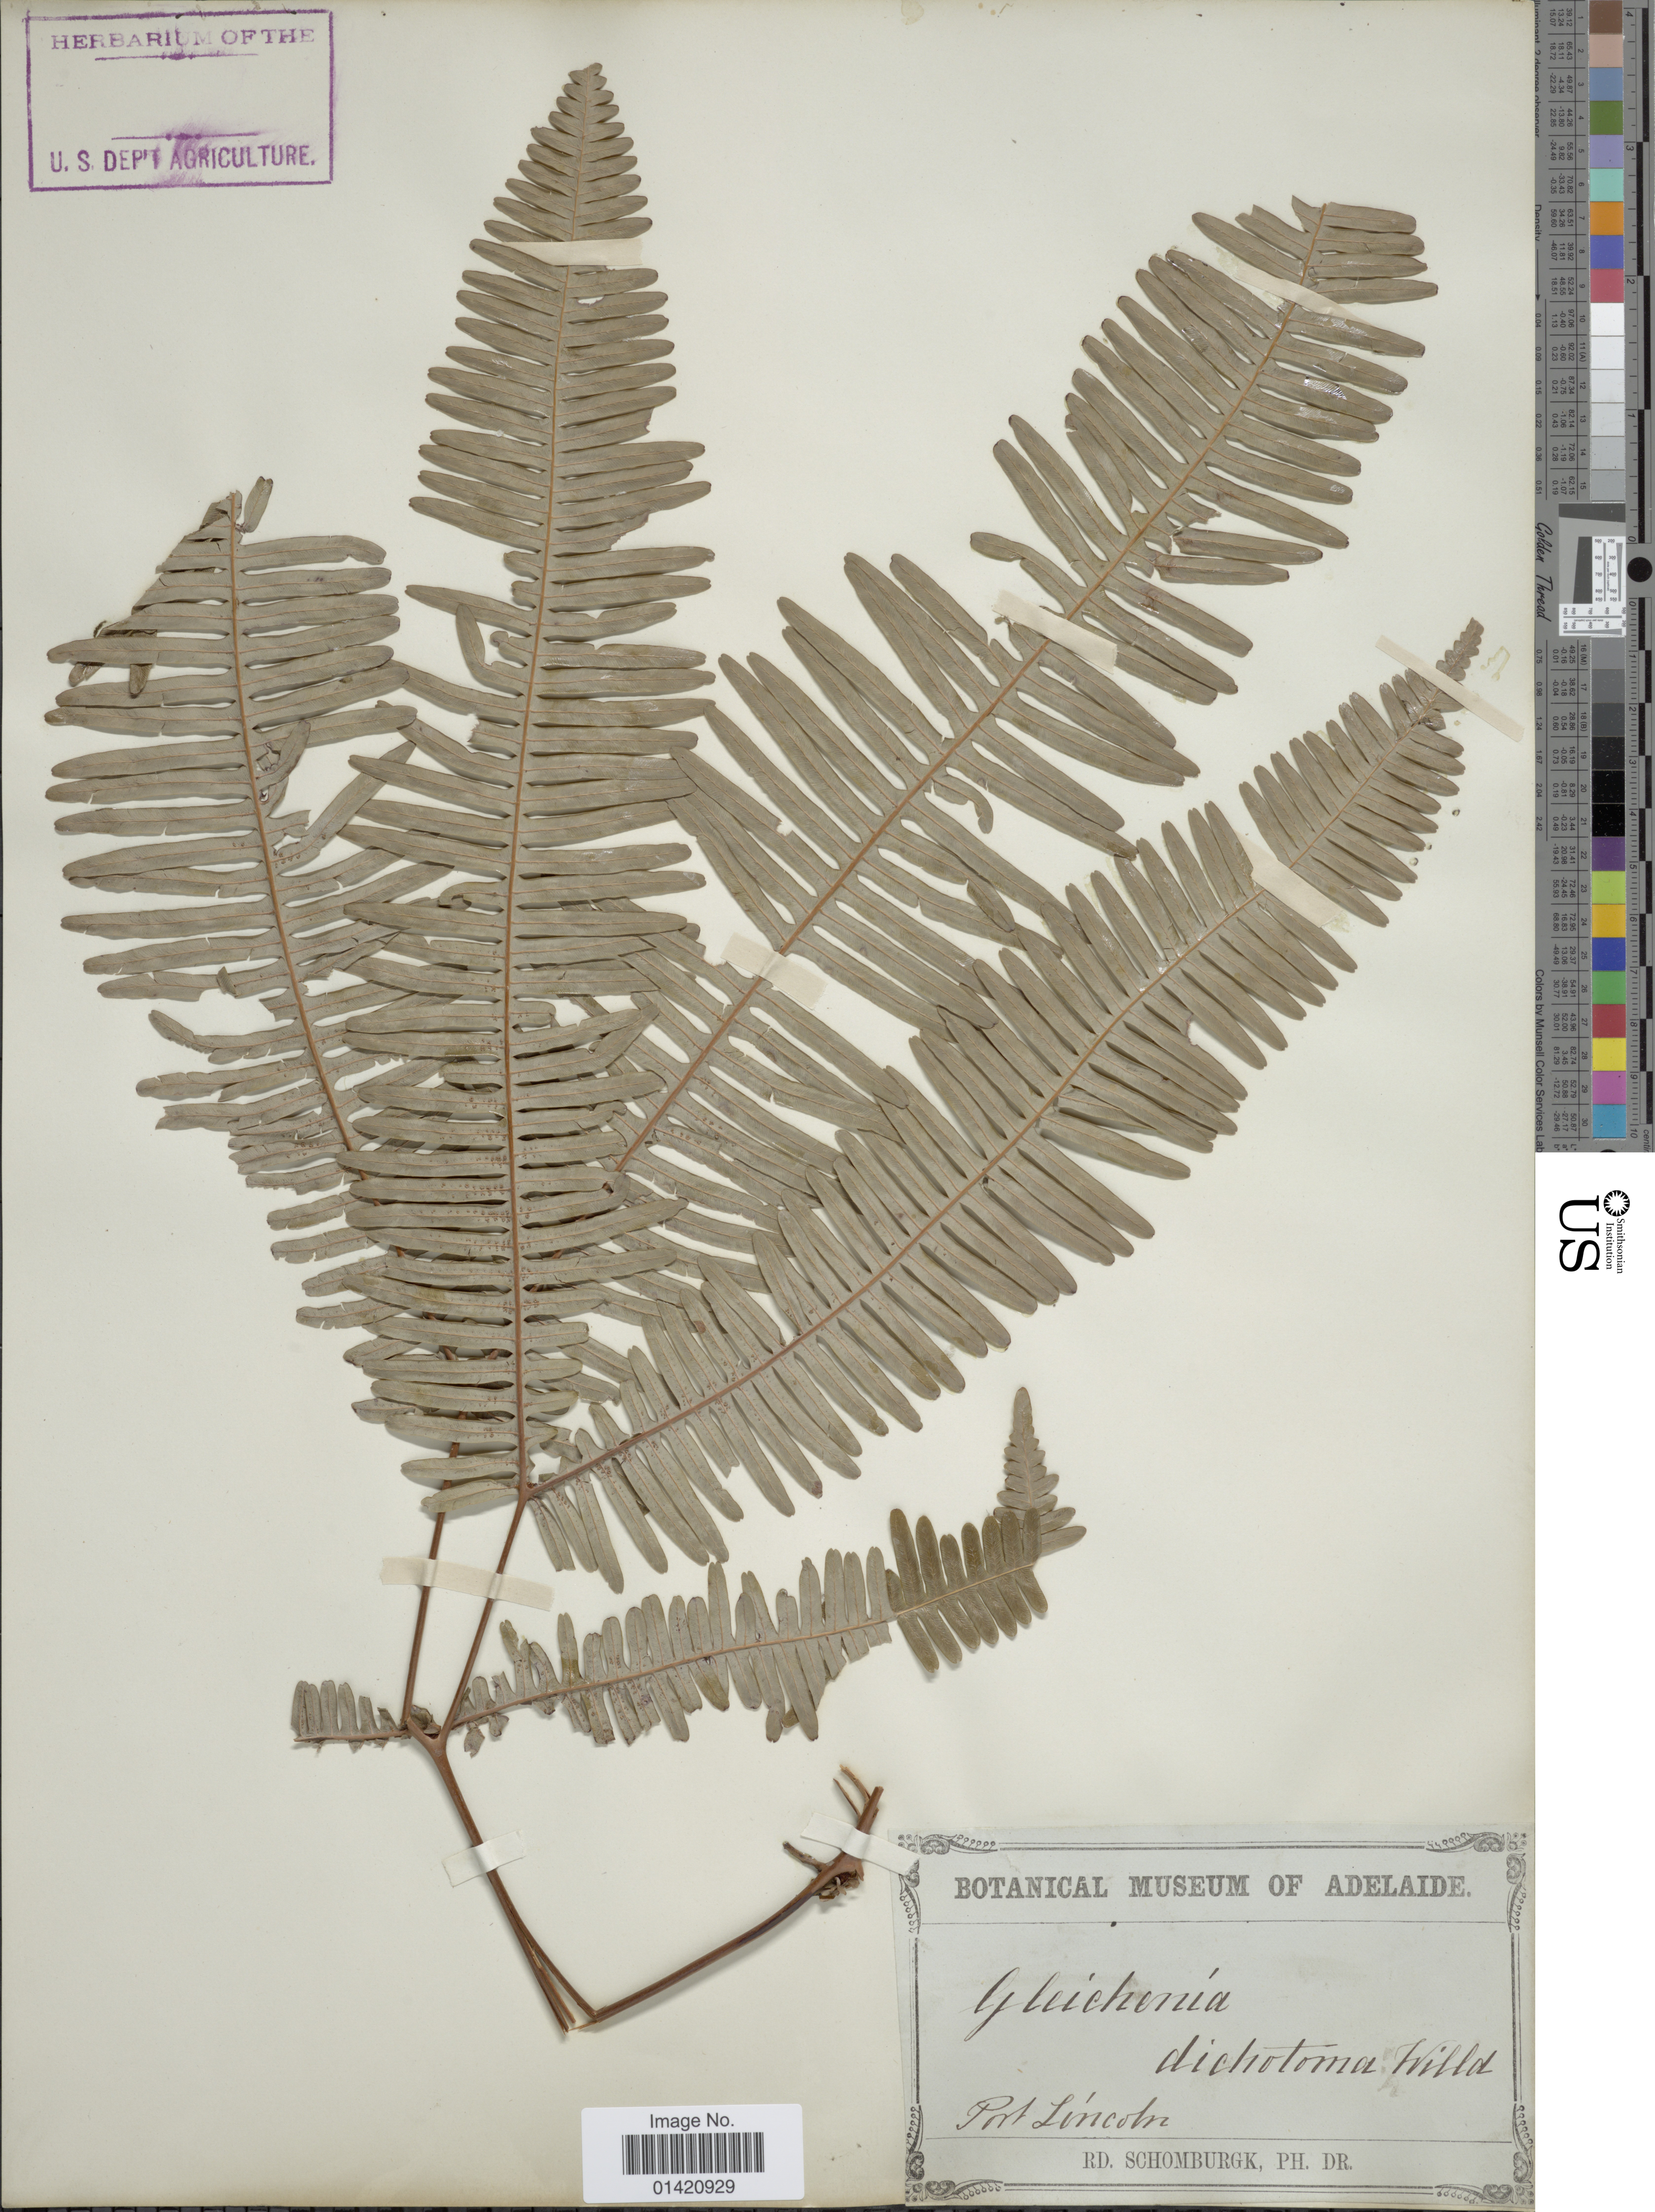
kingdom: Plantae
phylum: Tracheophyta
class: Polypodiopsida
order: Gleicheniales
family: Gleicheniaceae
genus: Dicranopteris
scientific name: Dicranopteris linearis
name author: (Burm. f.) Underw.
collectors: M. R. Schomburgk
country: Australia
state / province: South Australia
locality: Port Lincoln